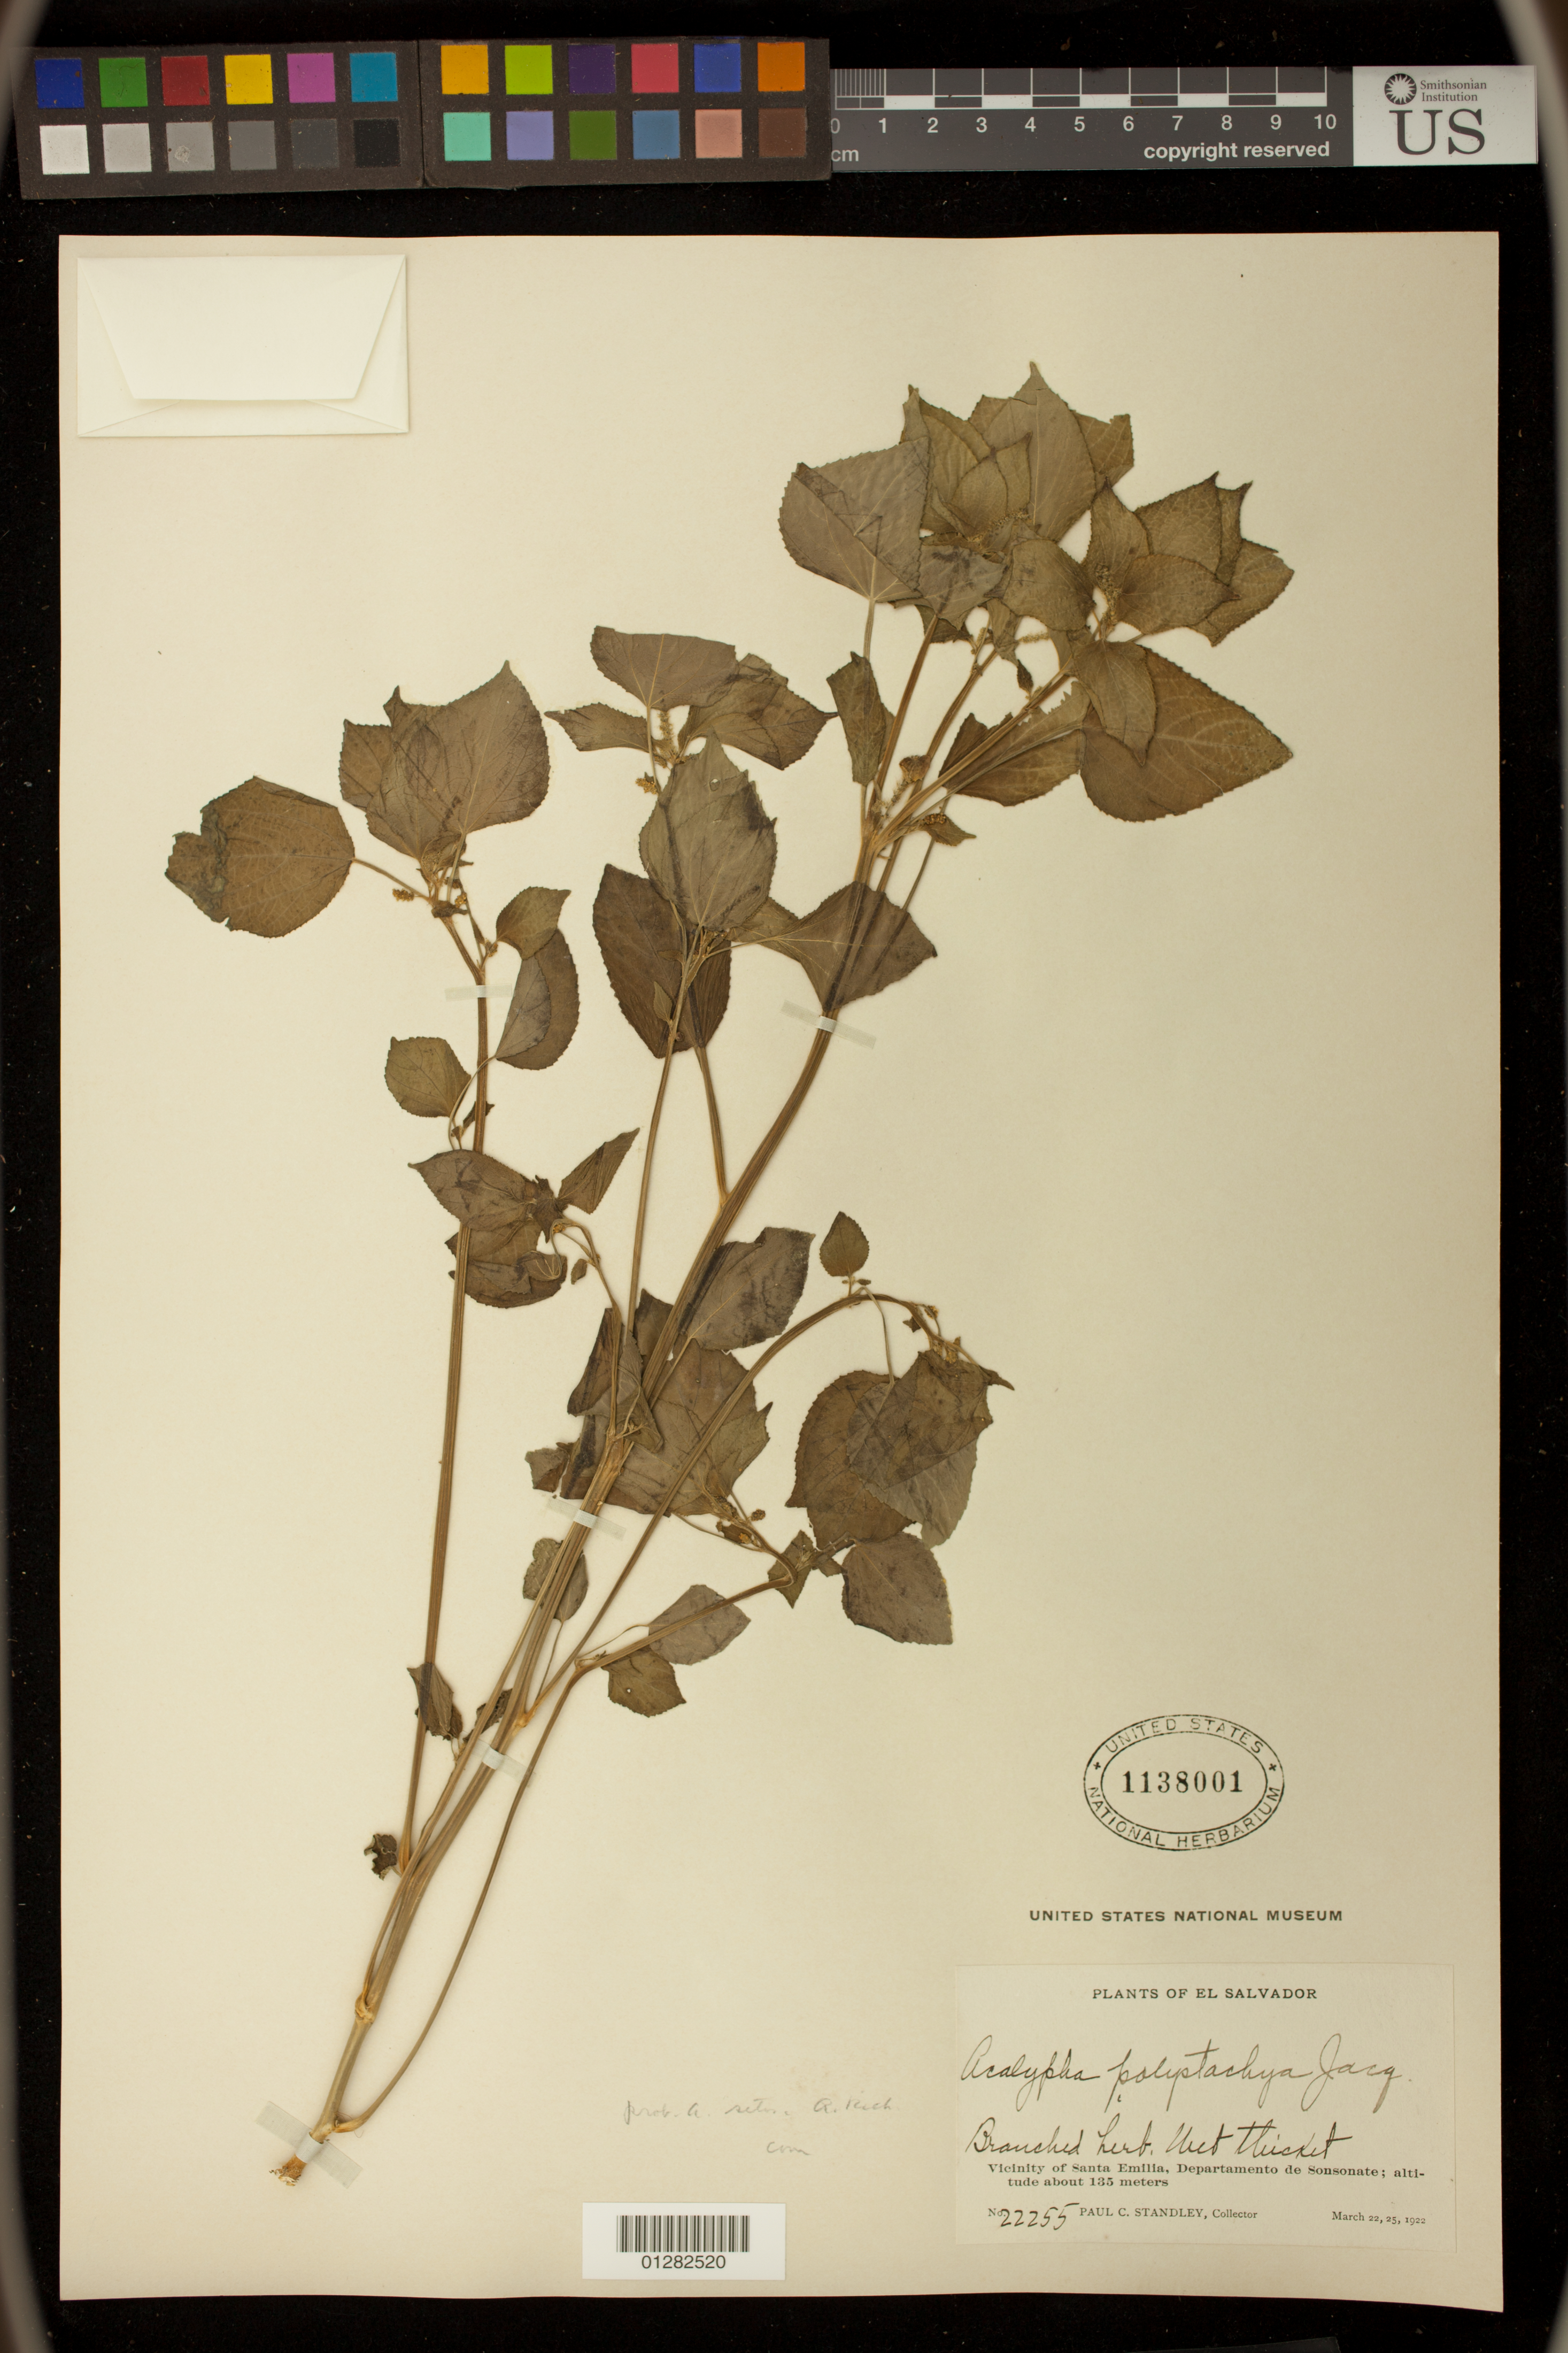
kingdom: Plantae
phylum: Tracheophyta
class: Magnoliopsida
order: Malpighiales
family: Euphorbiaceae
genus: Acalypha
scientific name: Acalypha setosa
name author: A. Rich.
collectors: J. N. Rose, J. S. Rose & J. H. Painter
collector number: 22255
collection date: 1922-03-22,1922-03-25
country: El Salvador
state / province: Sonsonate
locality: Santa Emilia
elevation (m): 135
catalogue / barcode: US 1138001